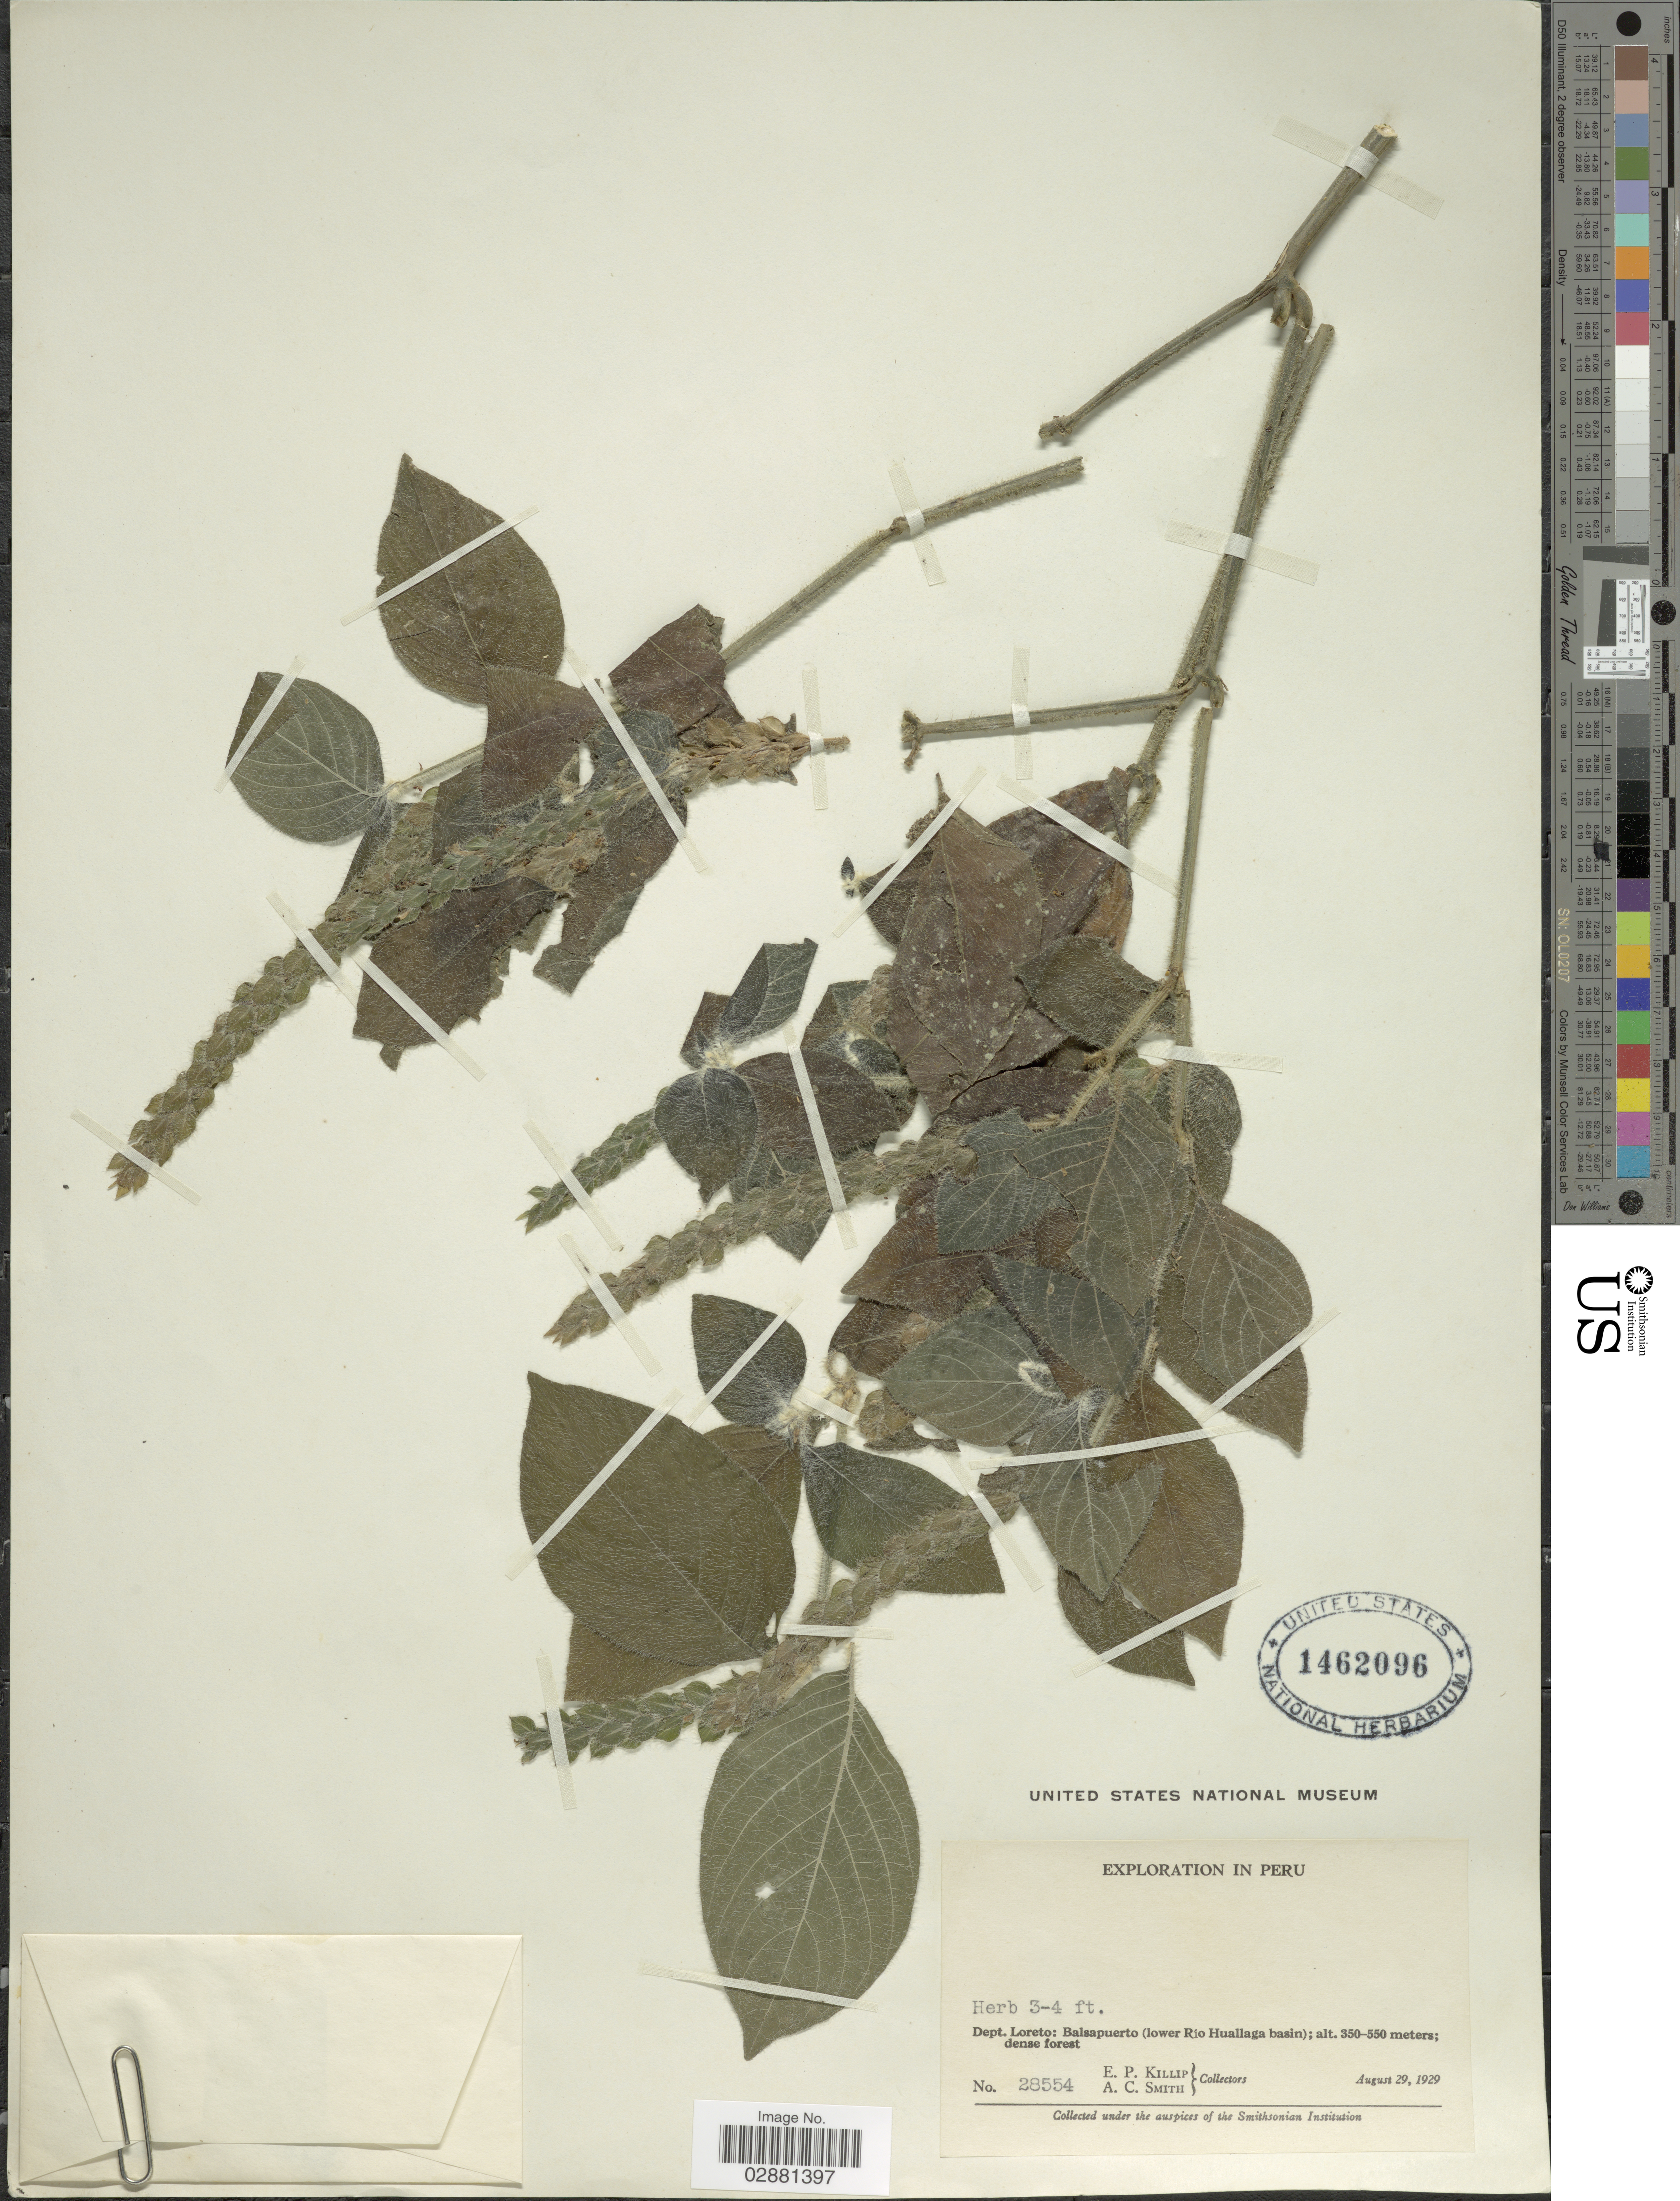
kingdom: Plantae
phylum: Tracheophyta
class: Magnoliopsida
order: Lamiales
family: Acanthaceae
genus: Justicia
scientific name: Justicia yurimaguensis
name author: Lindau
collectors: E. P. Killip & A. C. Smith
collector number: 28554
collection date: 1929-08-29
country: Peru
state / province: Loreto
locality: Dept. Loreto: Balsapuerto (lower Río Huallaga basin).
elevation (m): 350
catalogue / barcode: US 1462096